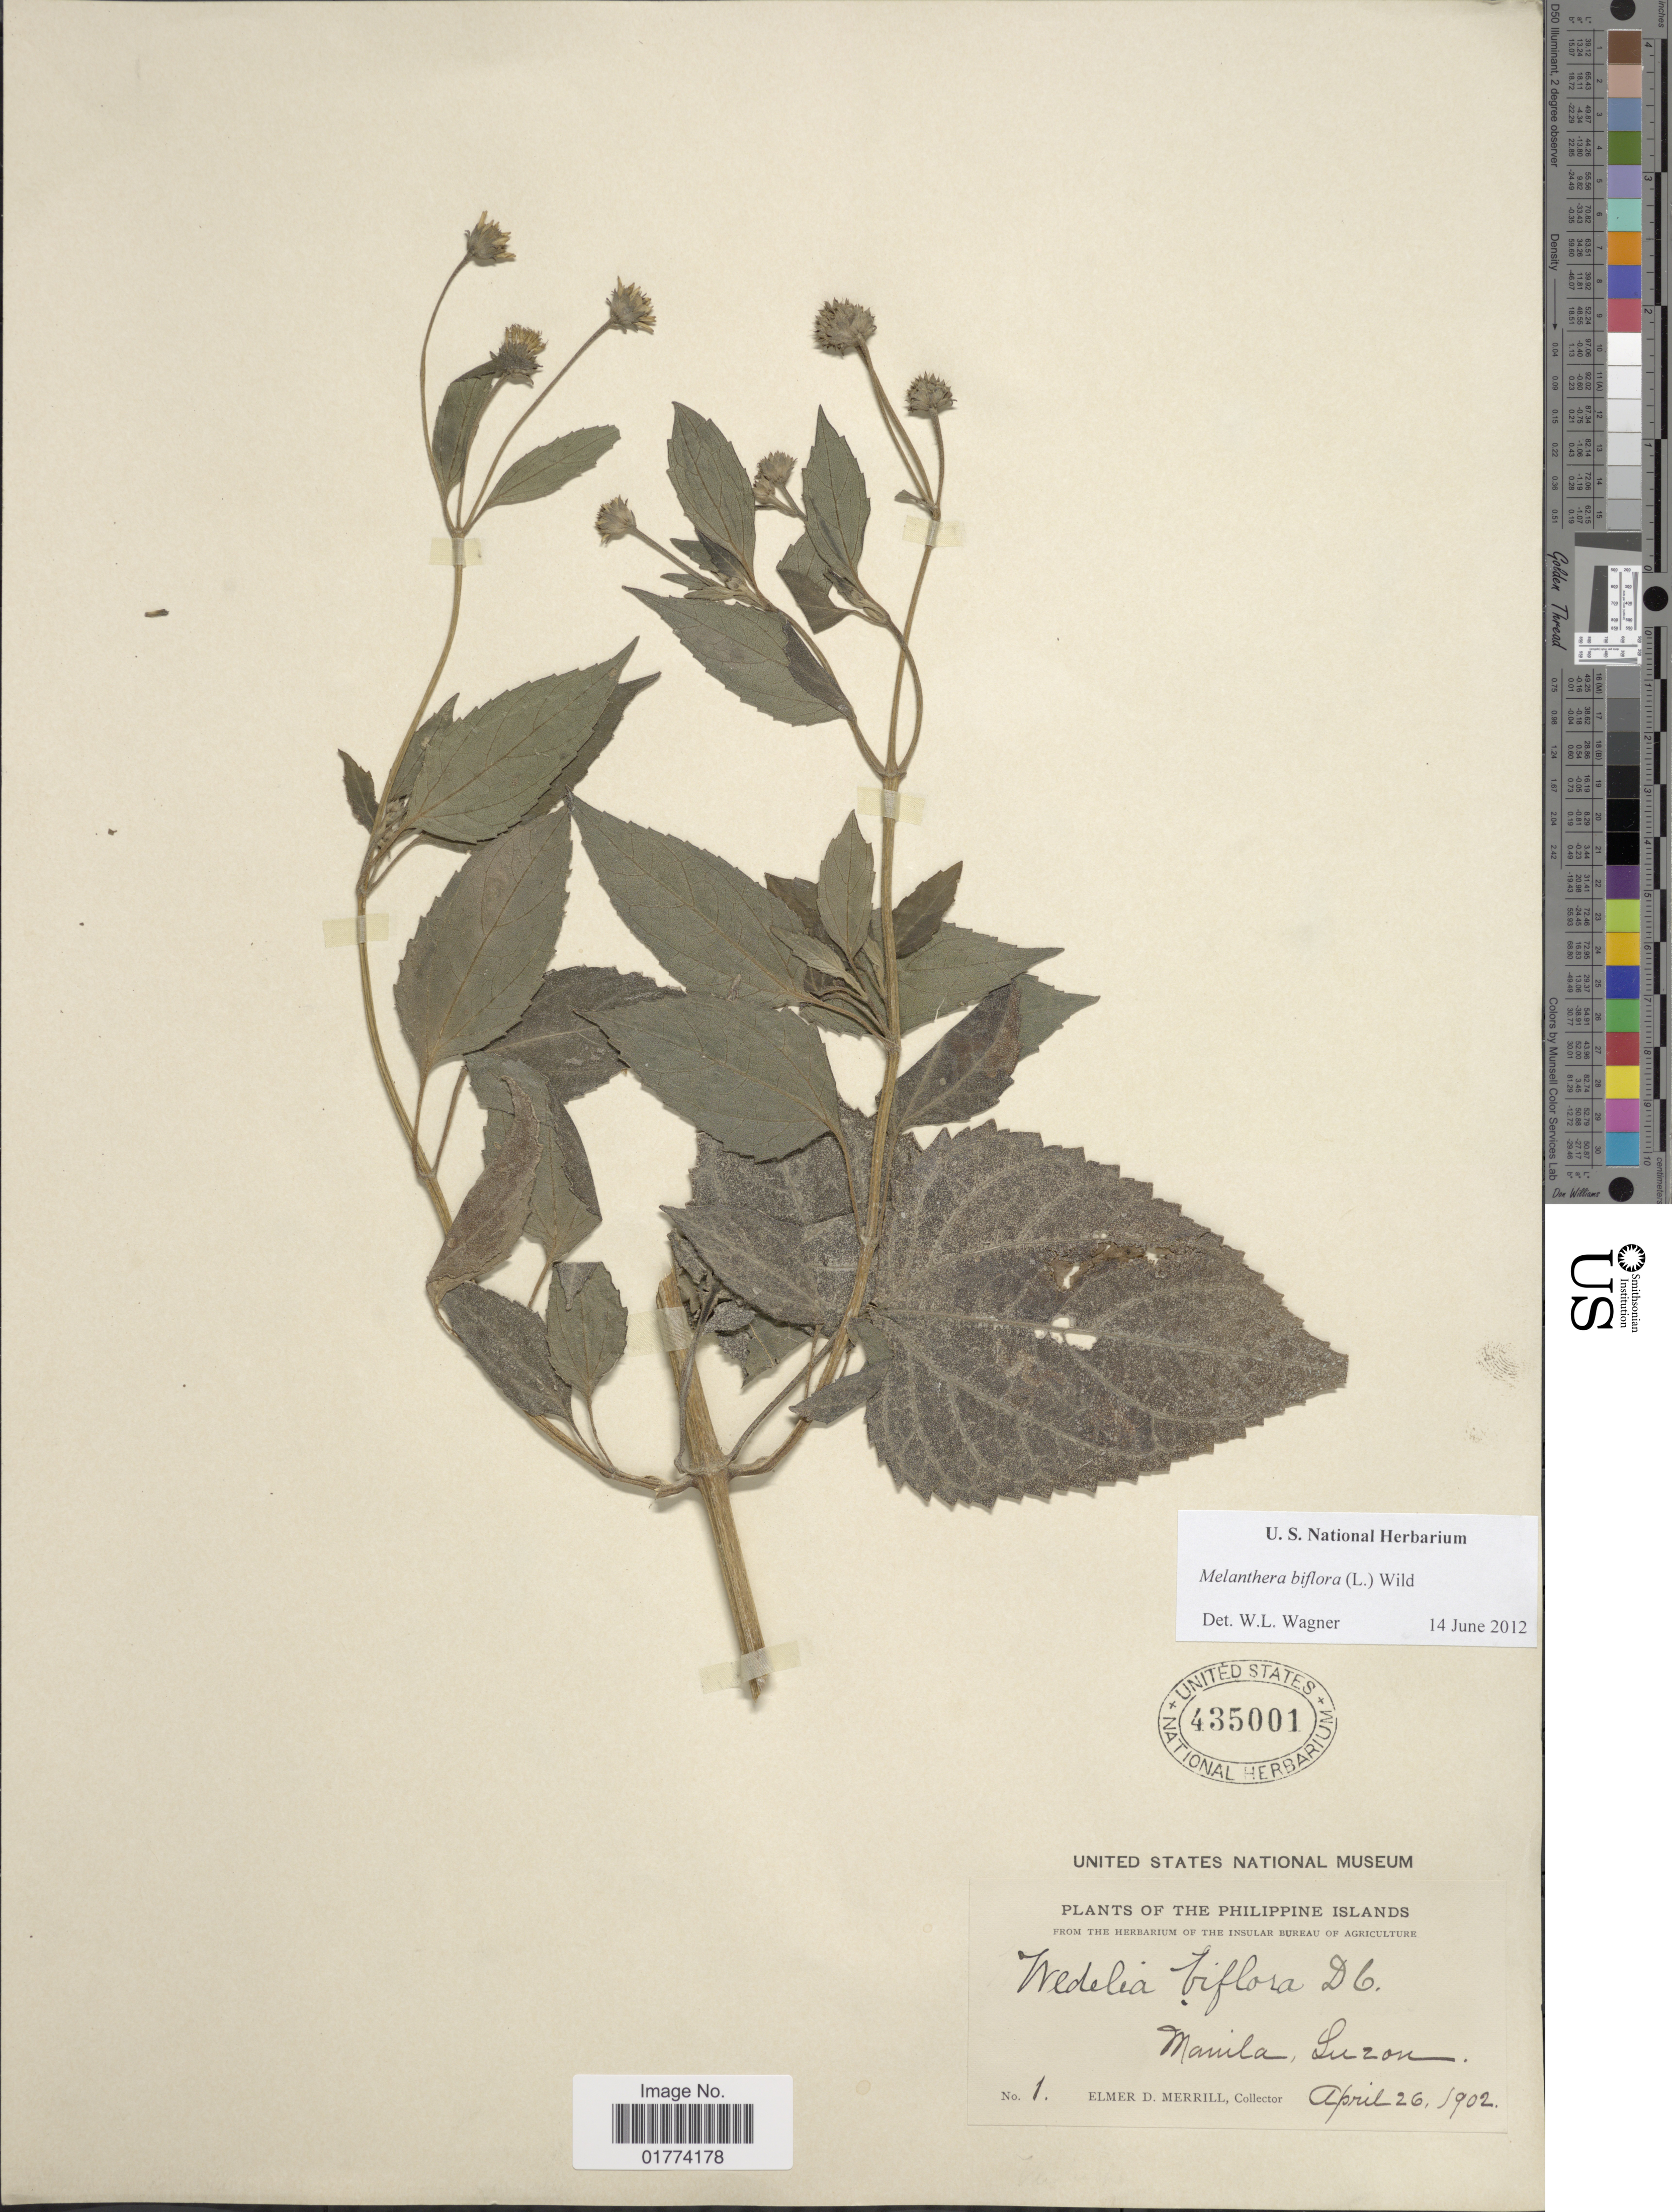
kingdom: Plantae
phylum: Tracheophyta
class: Magnoliopsida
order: Asterales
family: Asteraceae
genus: Wollastonia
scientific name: Wollastonia biflora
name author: (L.) DC.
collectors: E. D. Merrill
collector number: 1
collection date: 1902-04-26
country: Philippines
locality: Manila, Luzon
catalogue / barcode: US 435001